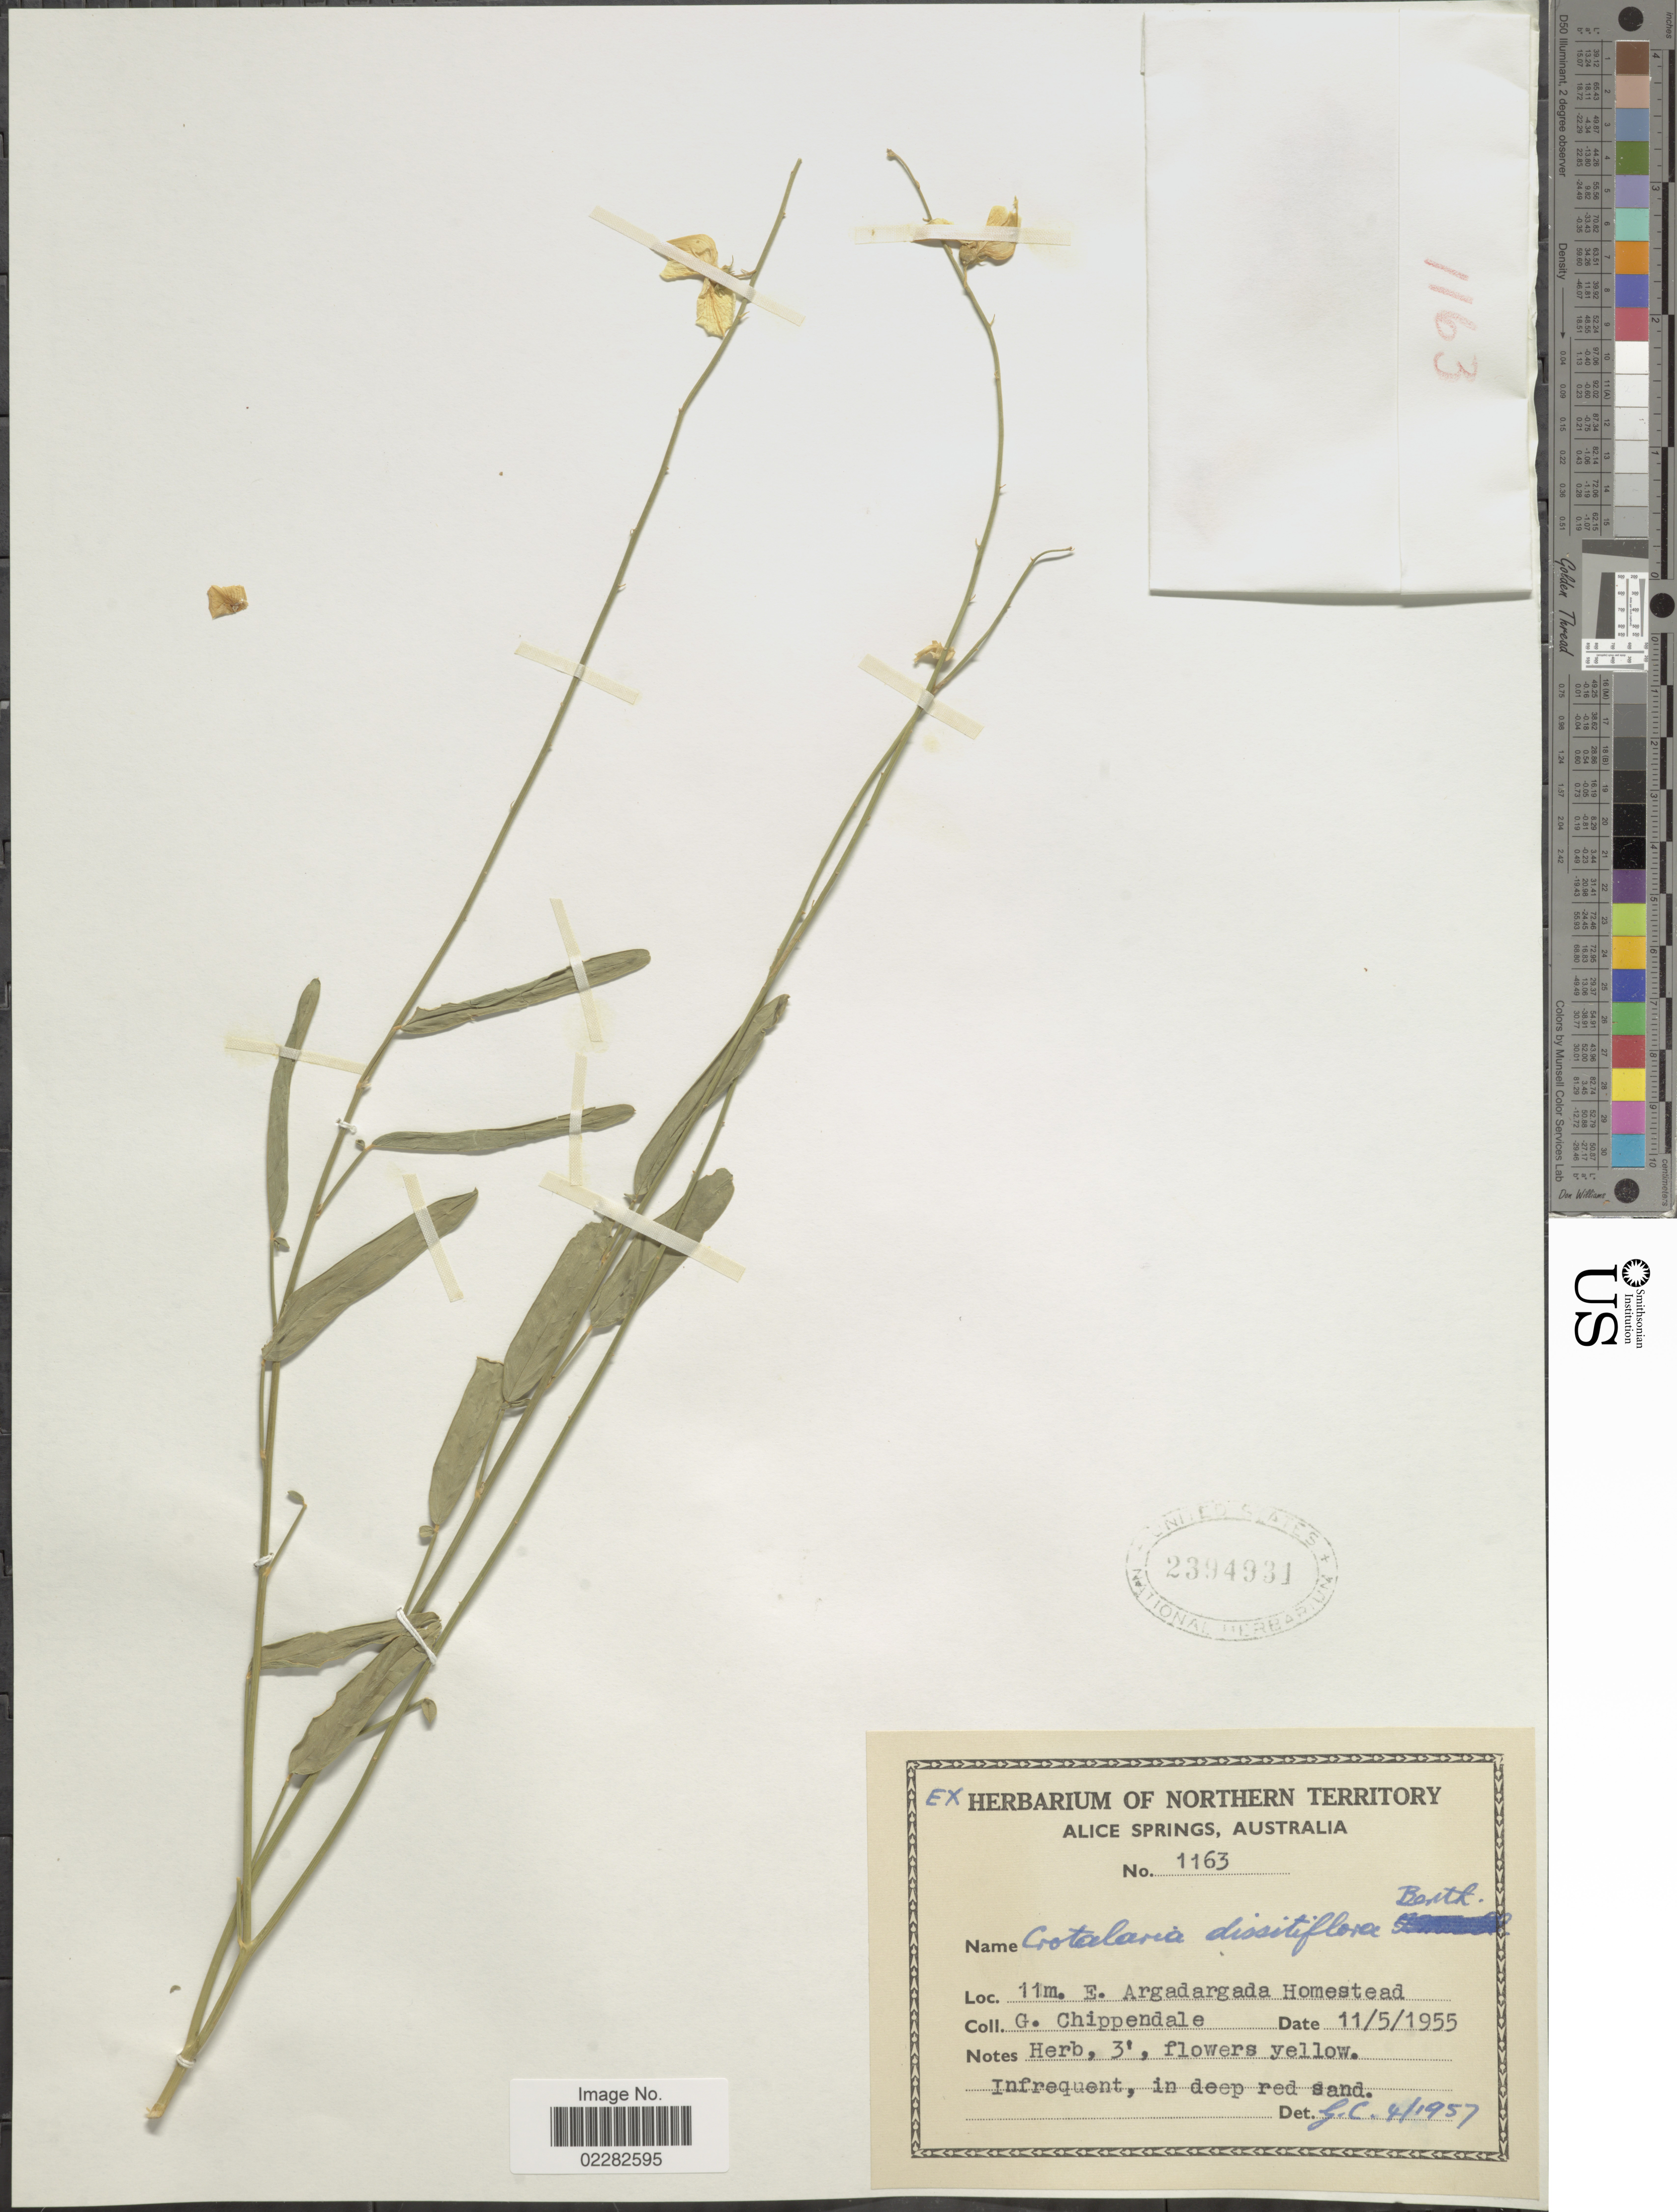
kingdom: Plantae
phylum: Tracheophyta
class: Magnoliopsida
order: Fabales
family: Fabaceae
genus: Crotalaria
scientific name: Crotalaria dissitiflora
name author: Benth.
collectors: G. Chippendale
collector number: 1163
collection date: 1955-05-11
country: Australia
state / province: Northern Territory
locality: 11m. E. Argadargada Homestead.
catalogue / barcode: US 2394931